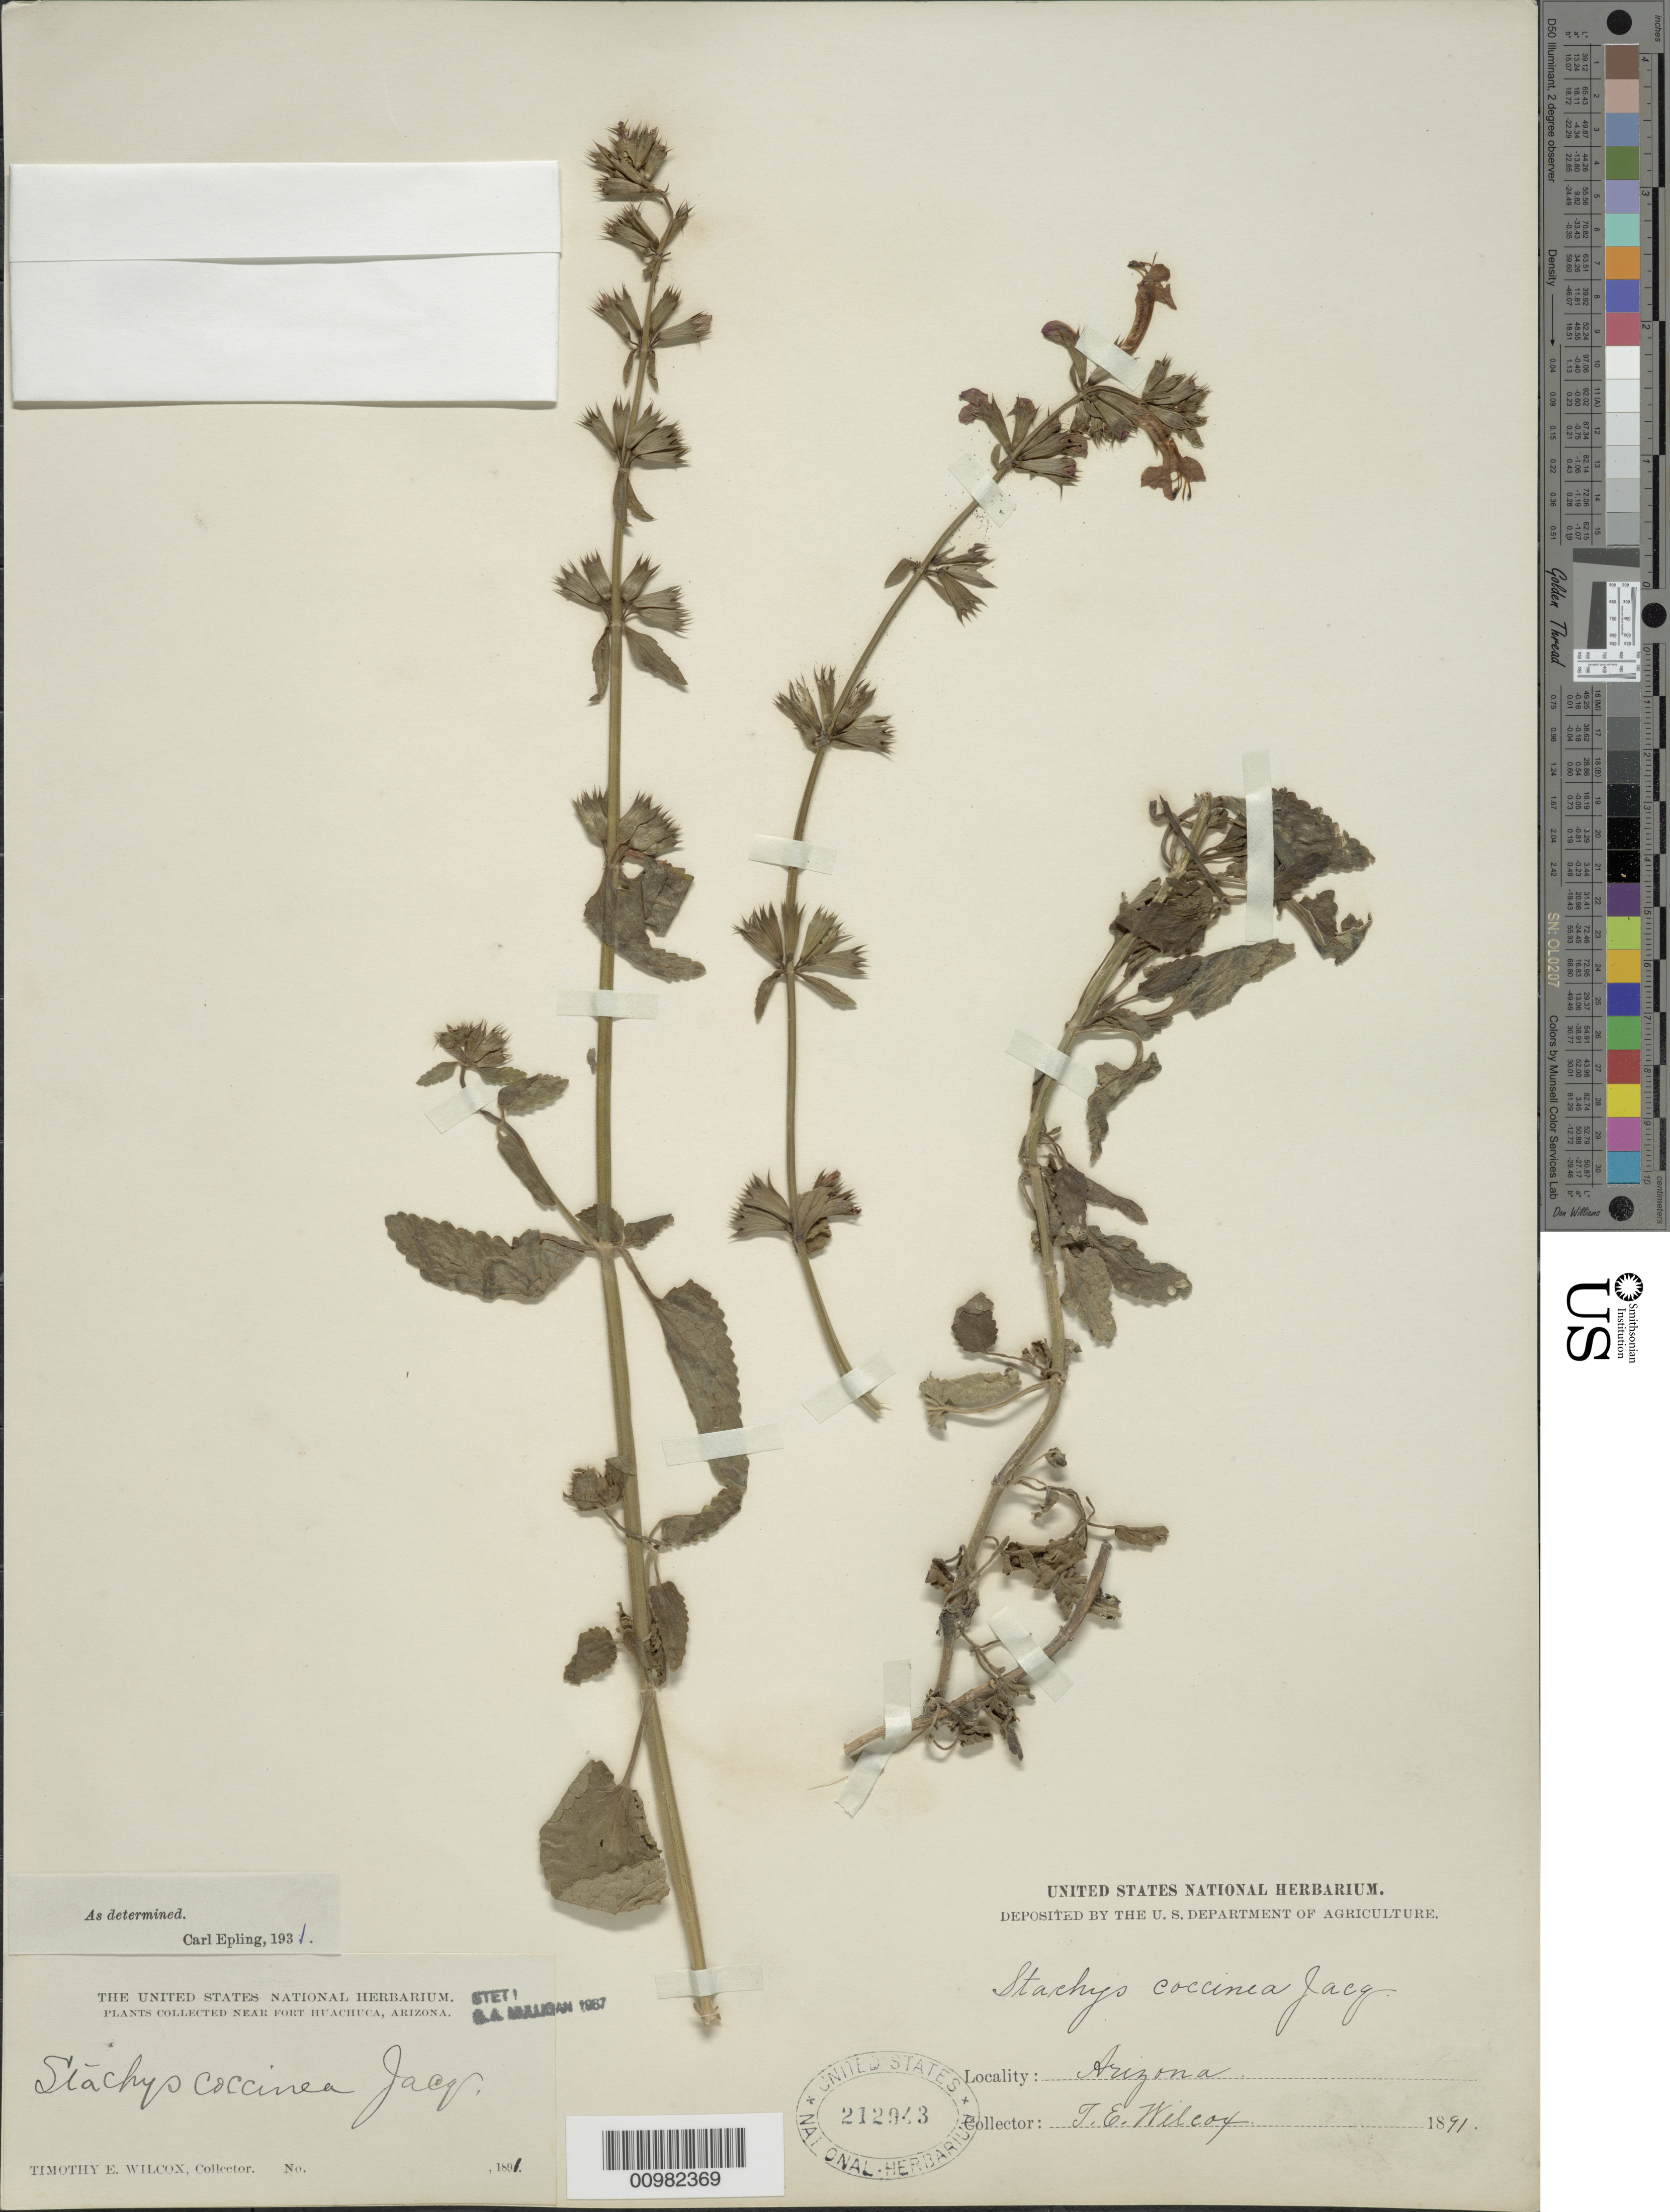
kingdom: Plantae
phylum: Tracheophyta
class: Magnoliopsida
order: Lamiales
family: Lamiaceae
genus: Stachys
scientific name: Stachys coccinea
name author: Ortega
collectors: T. E. Wilcox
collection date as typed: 1891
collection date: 1891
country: United States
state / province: Arizona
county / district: Cochise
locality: Near Fort Huachuca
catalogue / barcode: US 21943